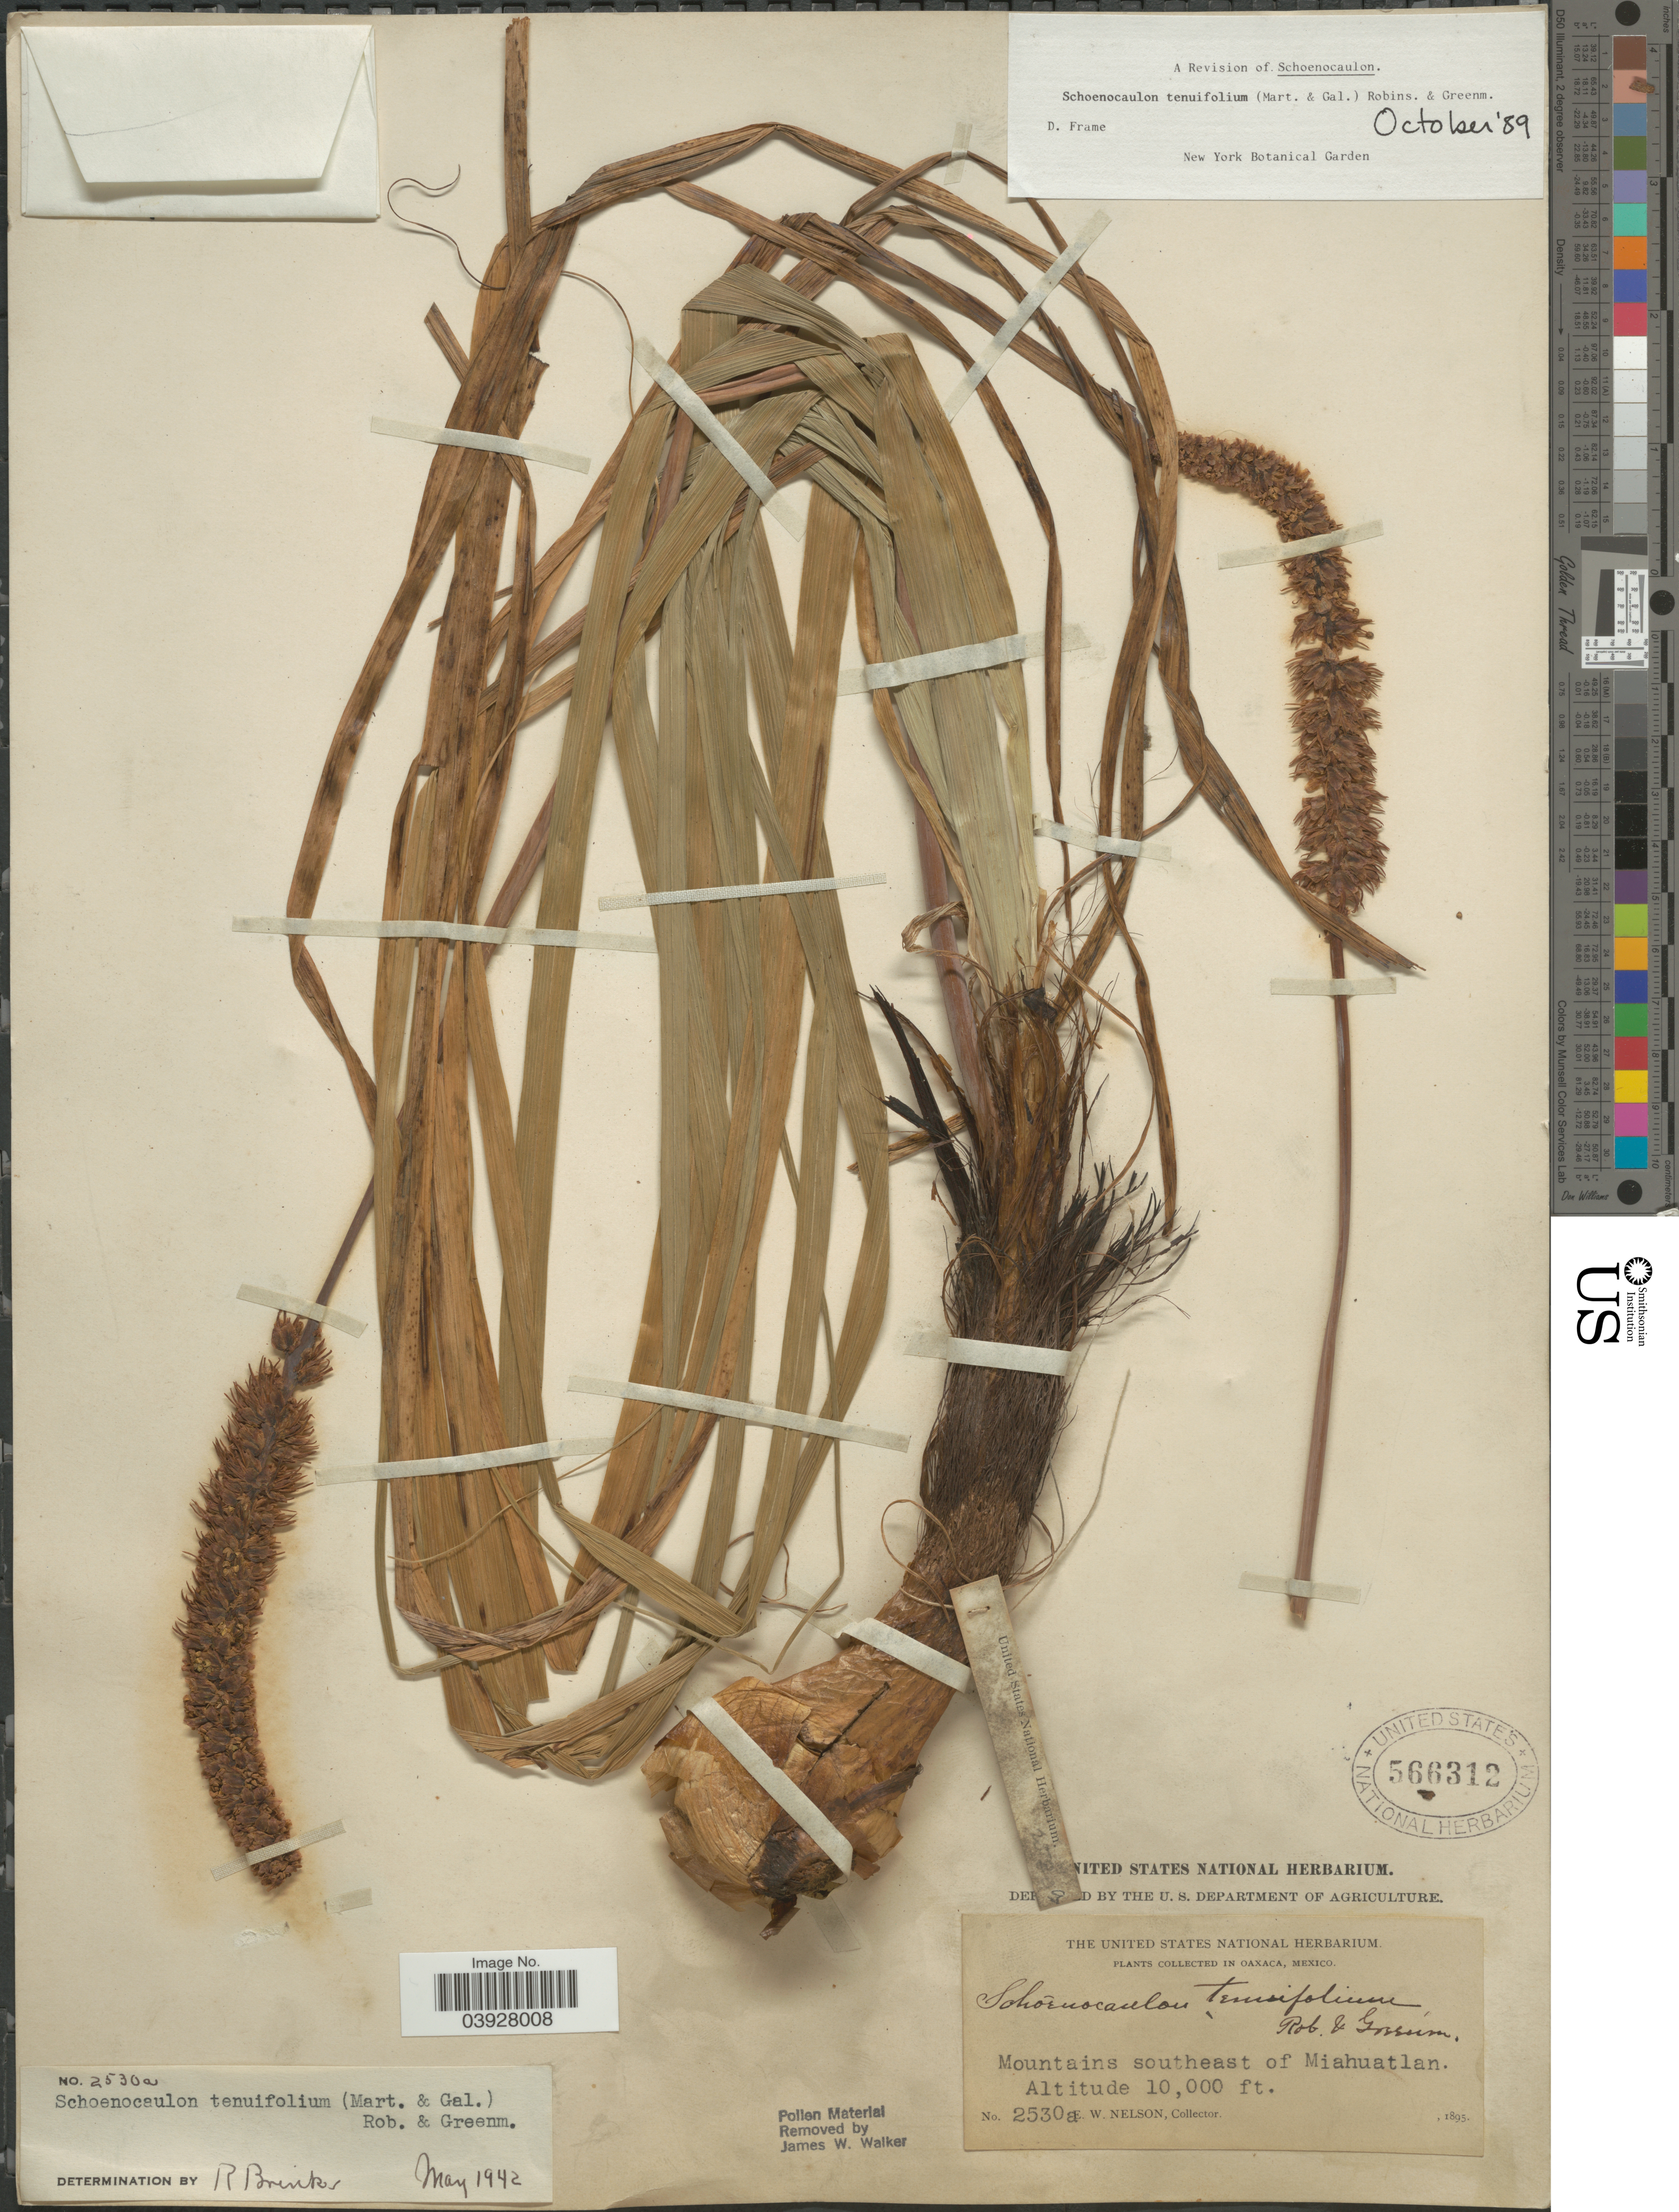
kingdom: Plantae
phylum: Tracheophyta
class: Liliopsida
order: Liliales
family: Melanthiaceae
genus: Schoenocaulon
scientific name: Schoenocaulon tenuifolium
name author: B.L. Rob. & Greenm.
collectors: E. W. Nelson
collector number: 2530a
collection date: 1895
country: Mexico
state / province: Oaxaca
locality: Mountains southeast of Miahuatlan.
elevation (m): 3048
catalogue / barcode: US 566312